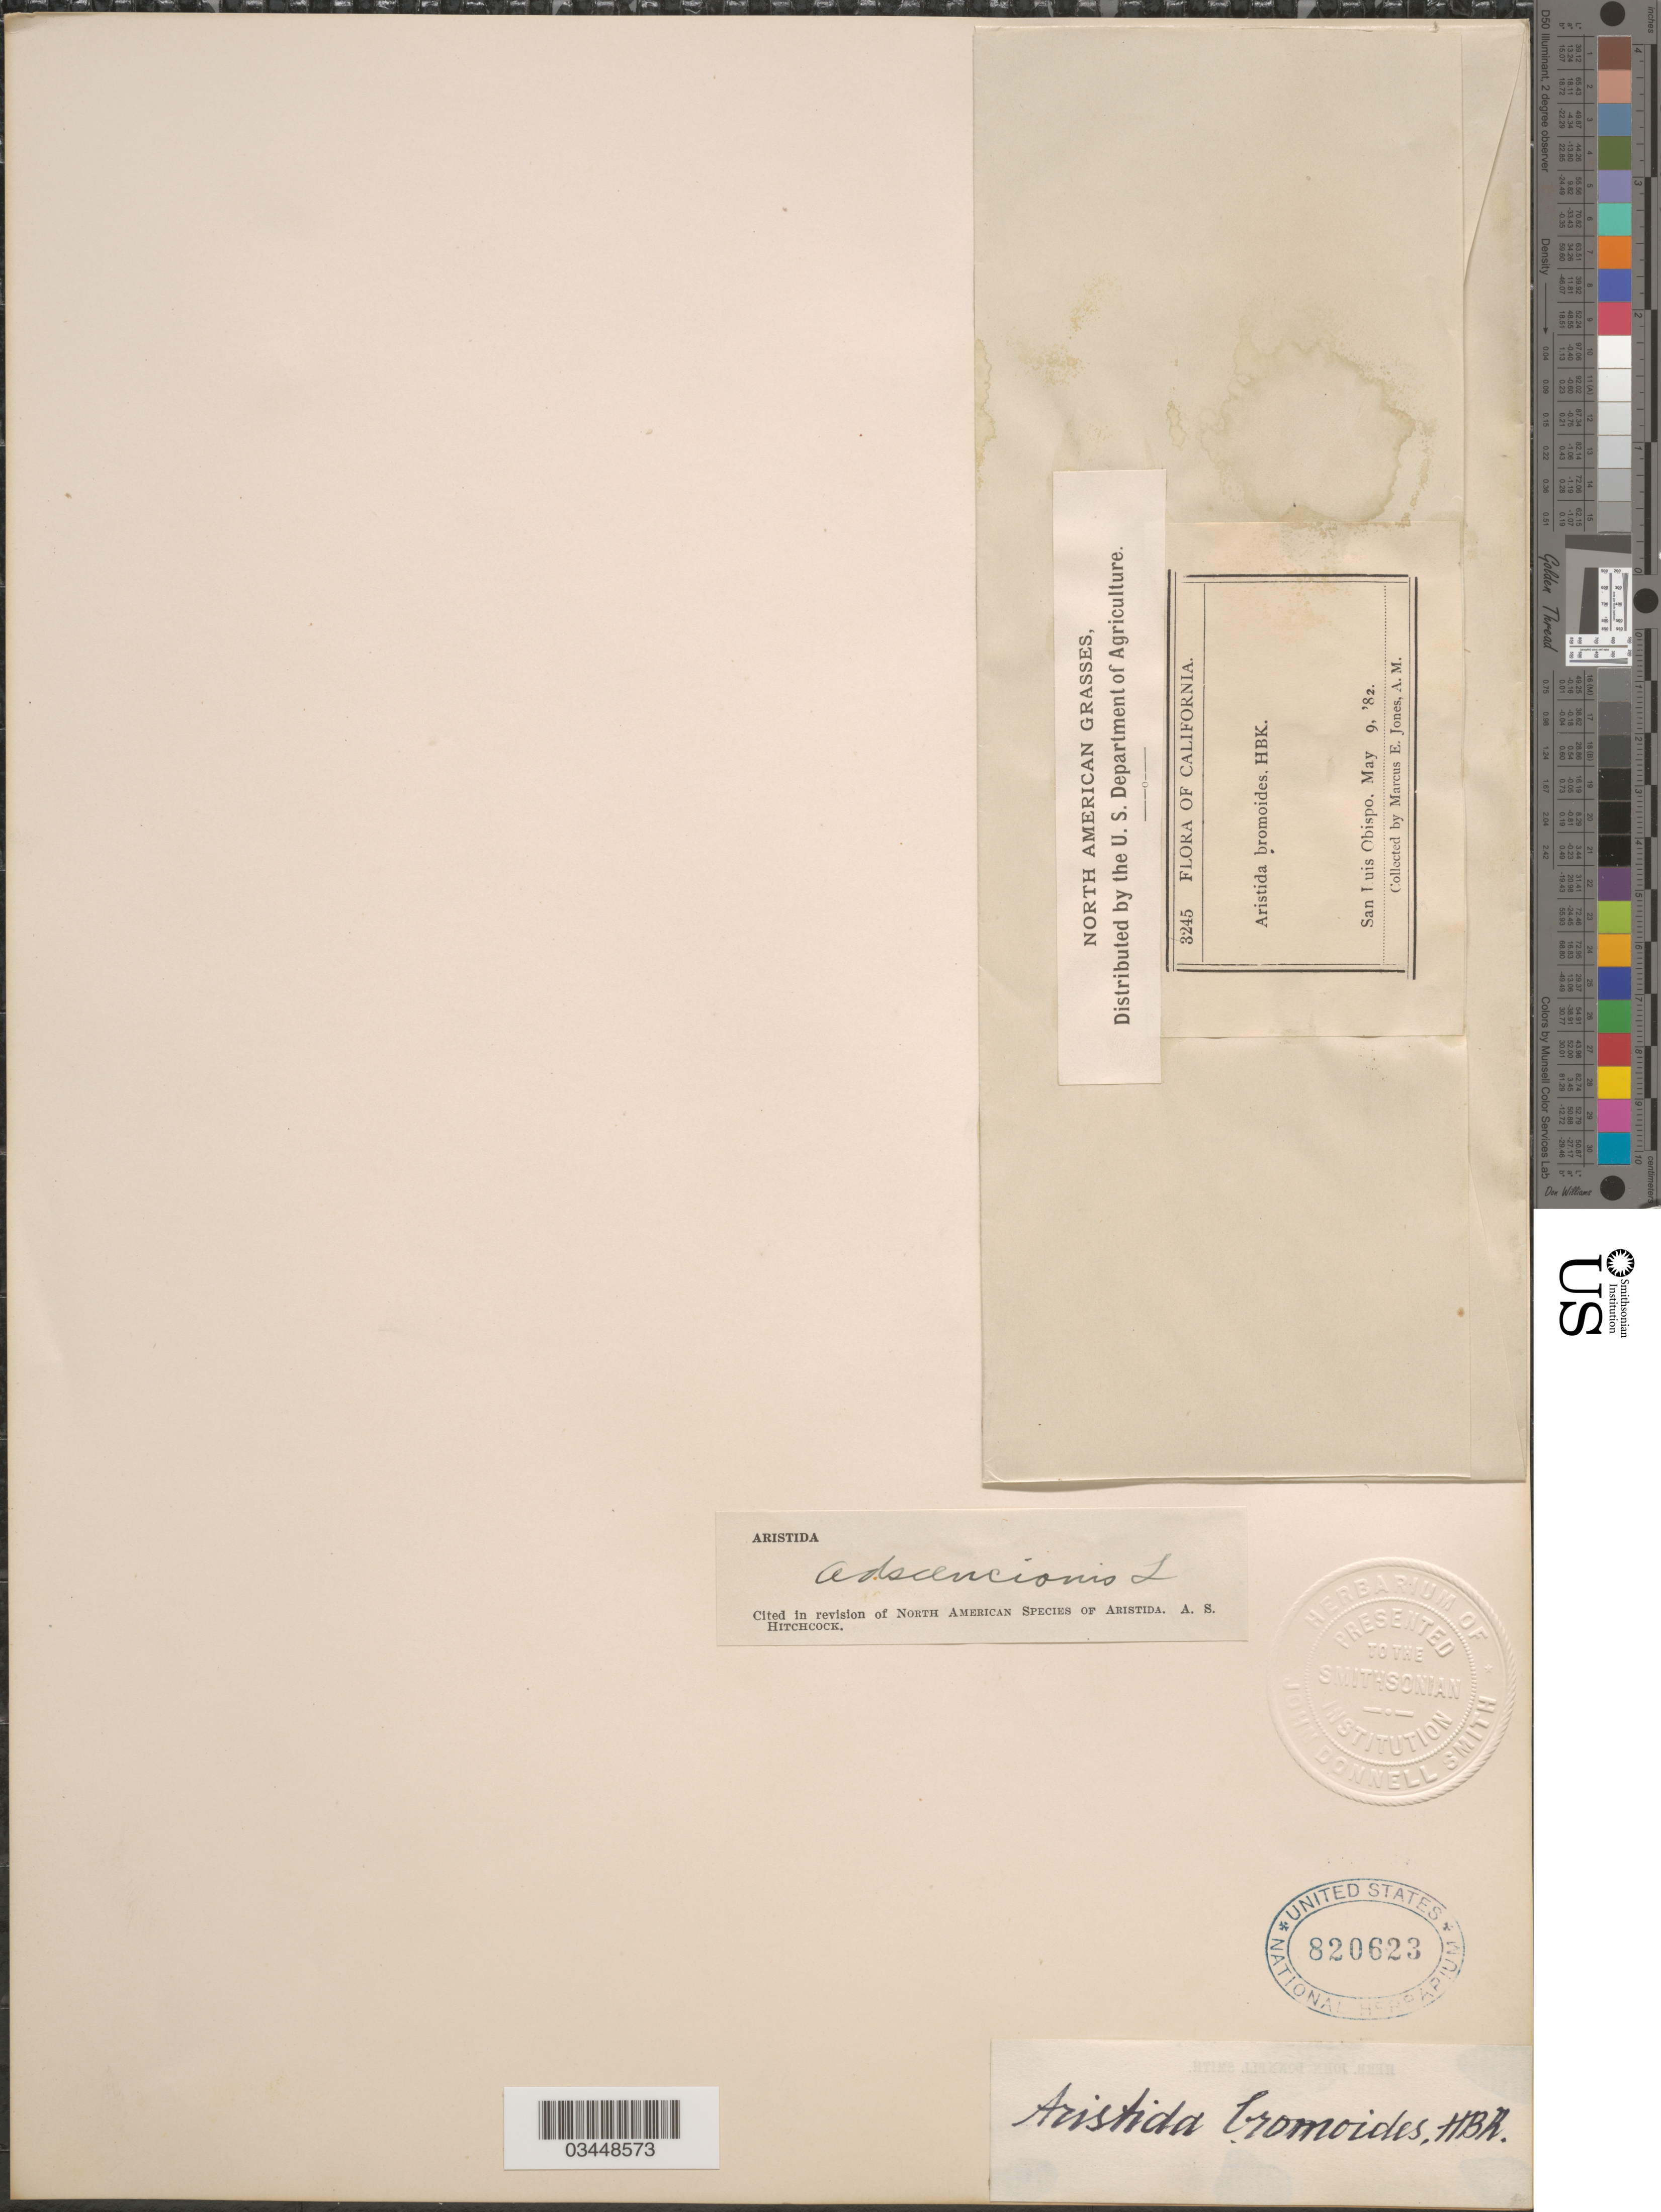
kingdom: Plantae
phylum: Tracheophyta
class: Liliopsida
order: Poales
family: Poaceae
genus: Aristida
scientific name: Aristida adscensionis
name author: L.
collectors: M. E. Jones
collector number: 3245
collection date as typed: Transcribed d/m/y: 9/5/82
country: United States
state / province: California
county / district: San Luis Obispo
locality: San Luis Obispo.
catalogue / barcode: US 820623